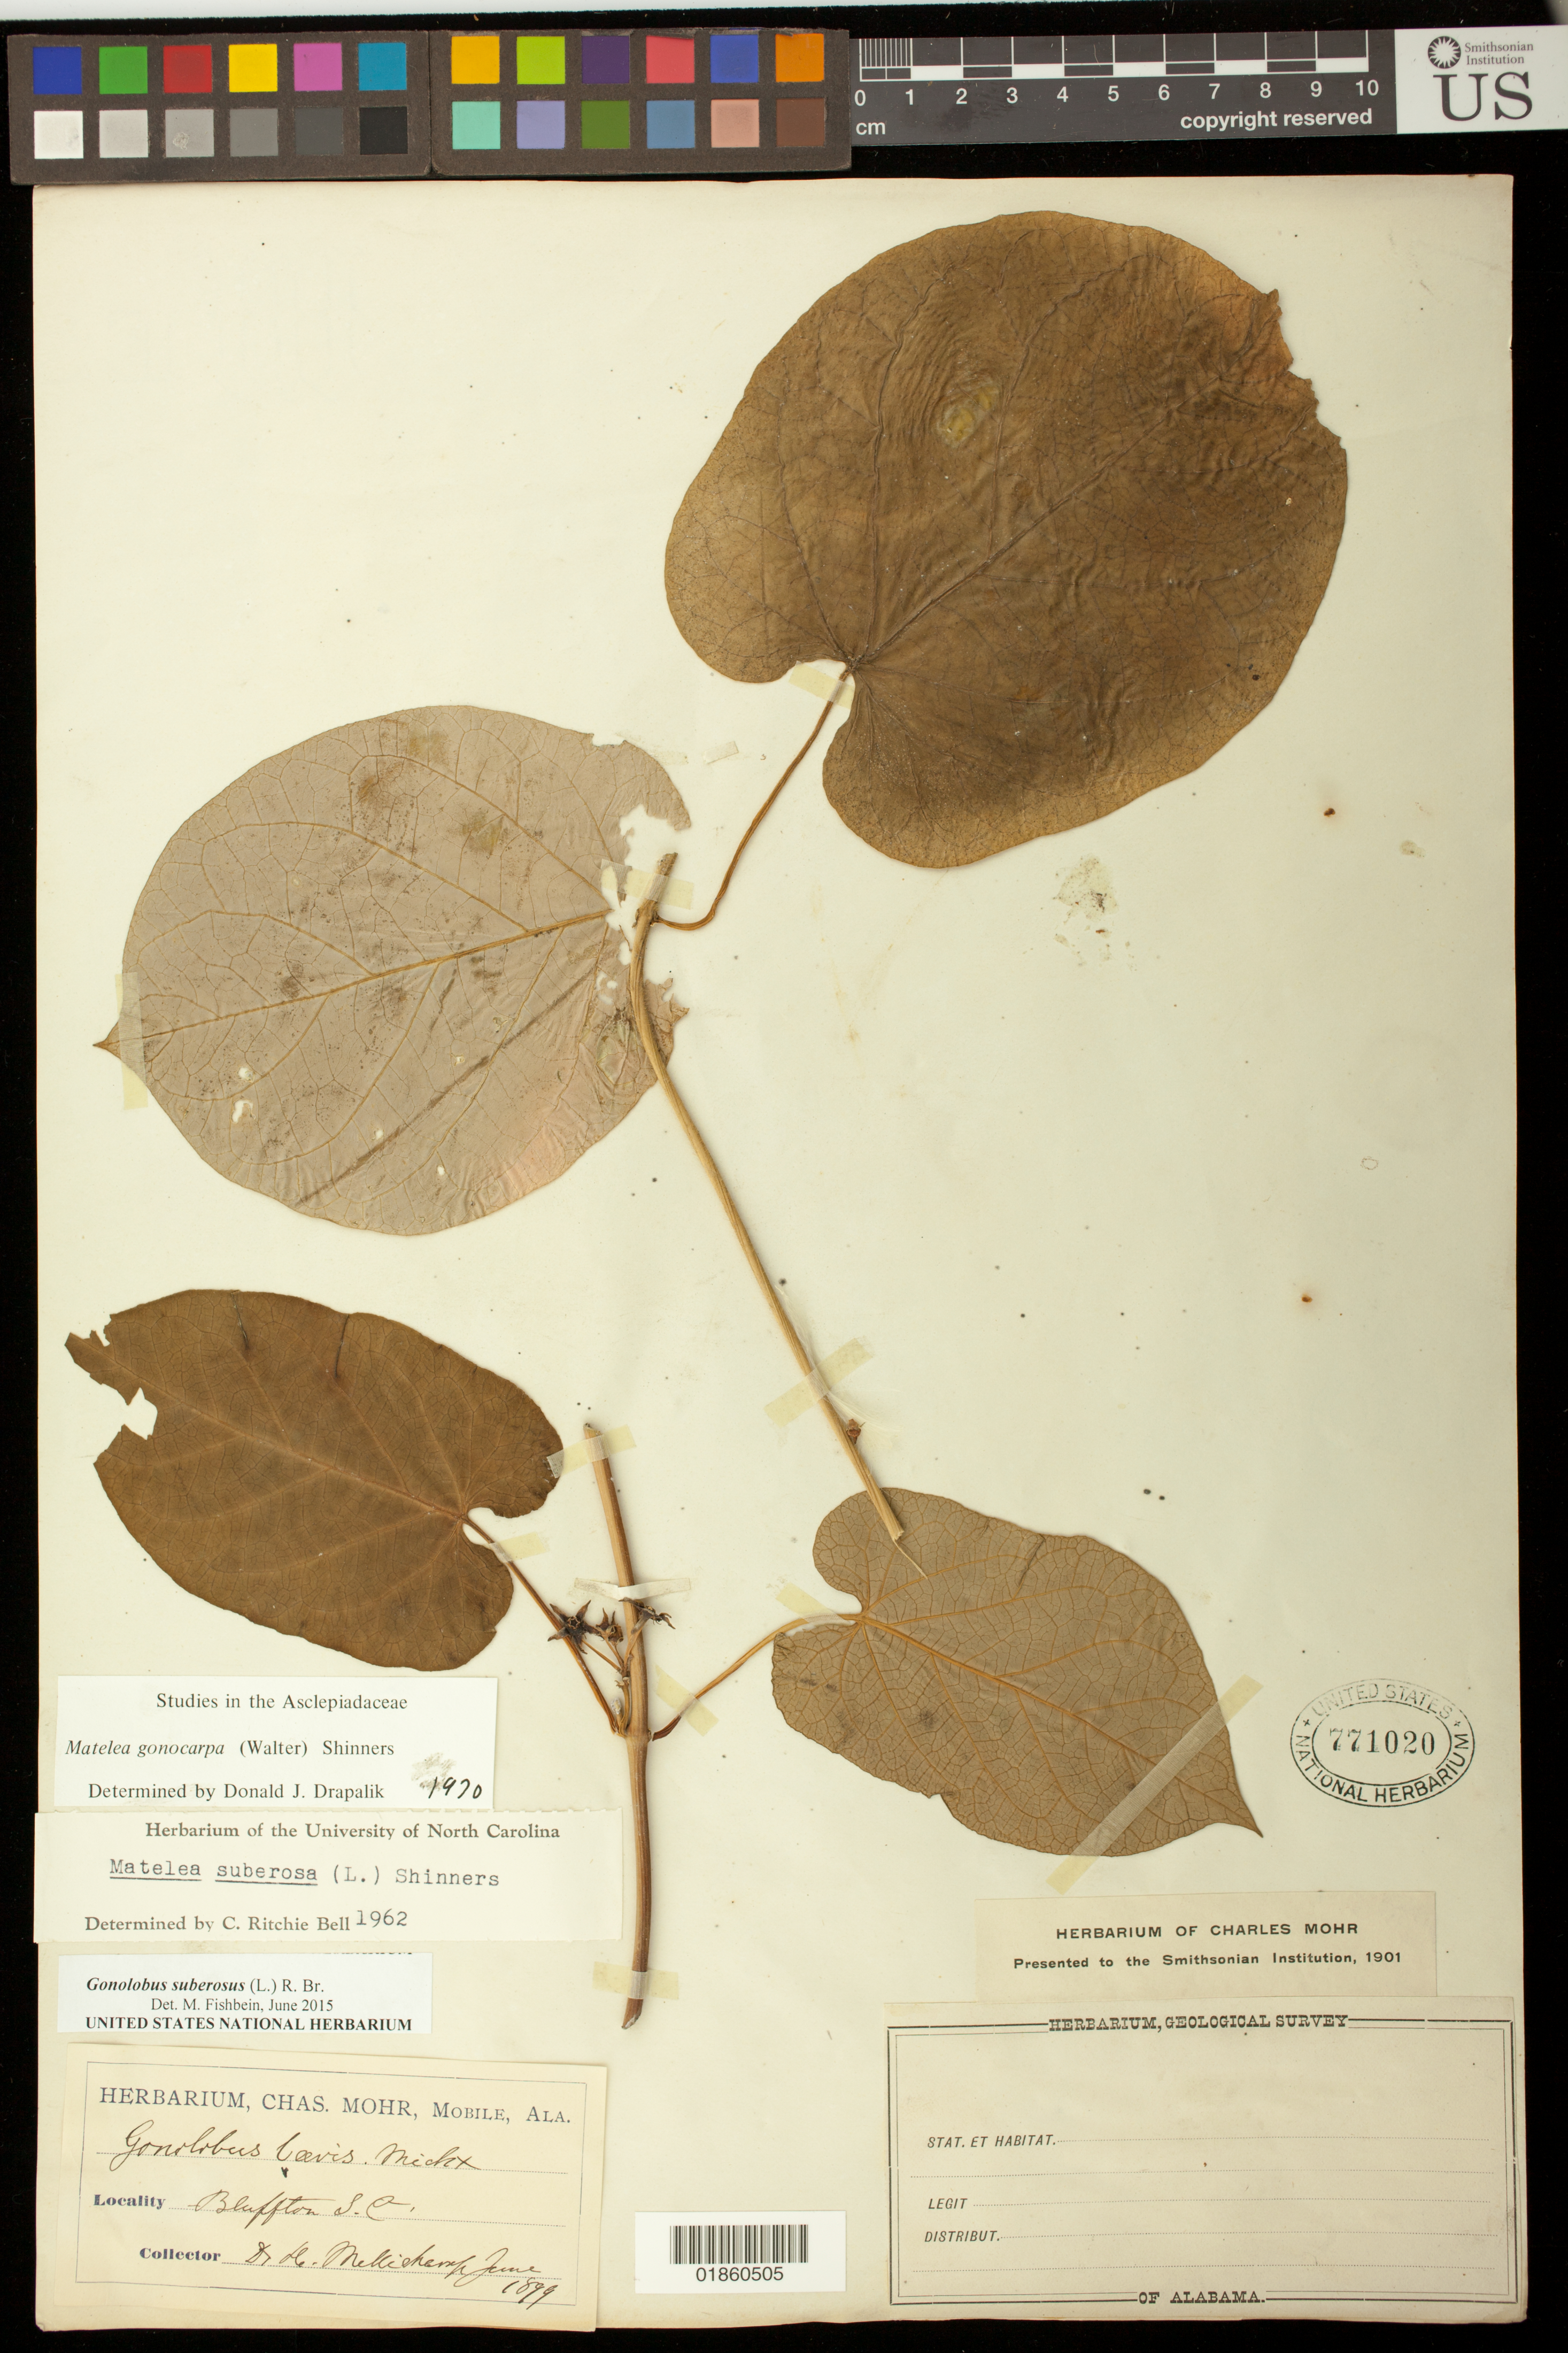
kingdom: Plantae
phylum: Tracheophyta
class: Magnoliopsida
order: Gentianales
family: Apocynaceae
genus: Gonolobus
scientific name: Gonolobus suberosus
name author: (L.) R. Br.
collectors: J. H. Mellichamp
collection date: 1899-06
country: United States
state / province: South Carolina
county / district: Beaufort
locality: Bluffton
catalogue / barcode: US 771020